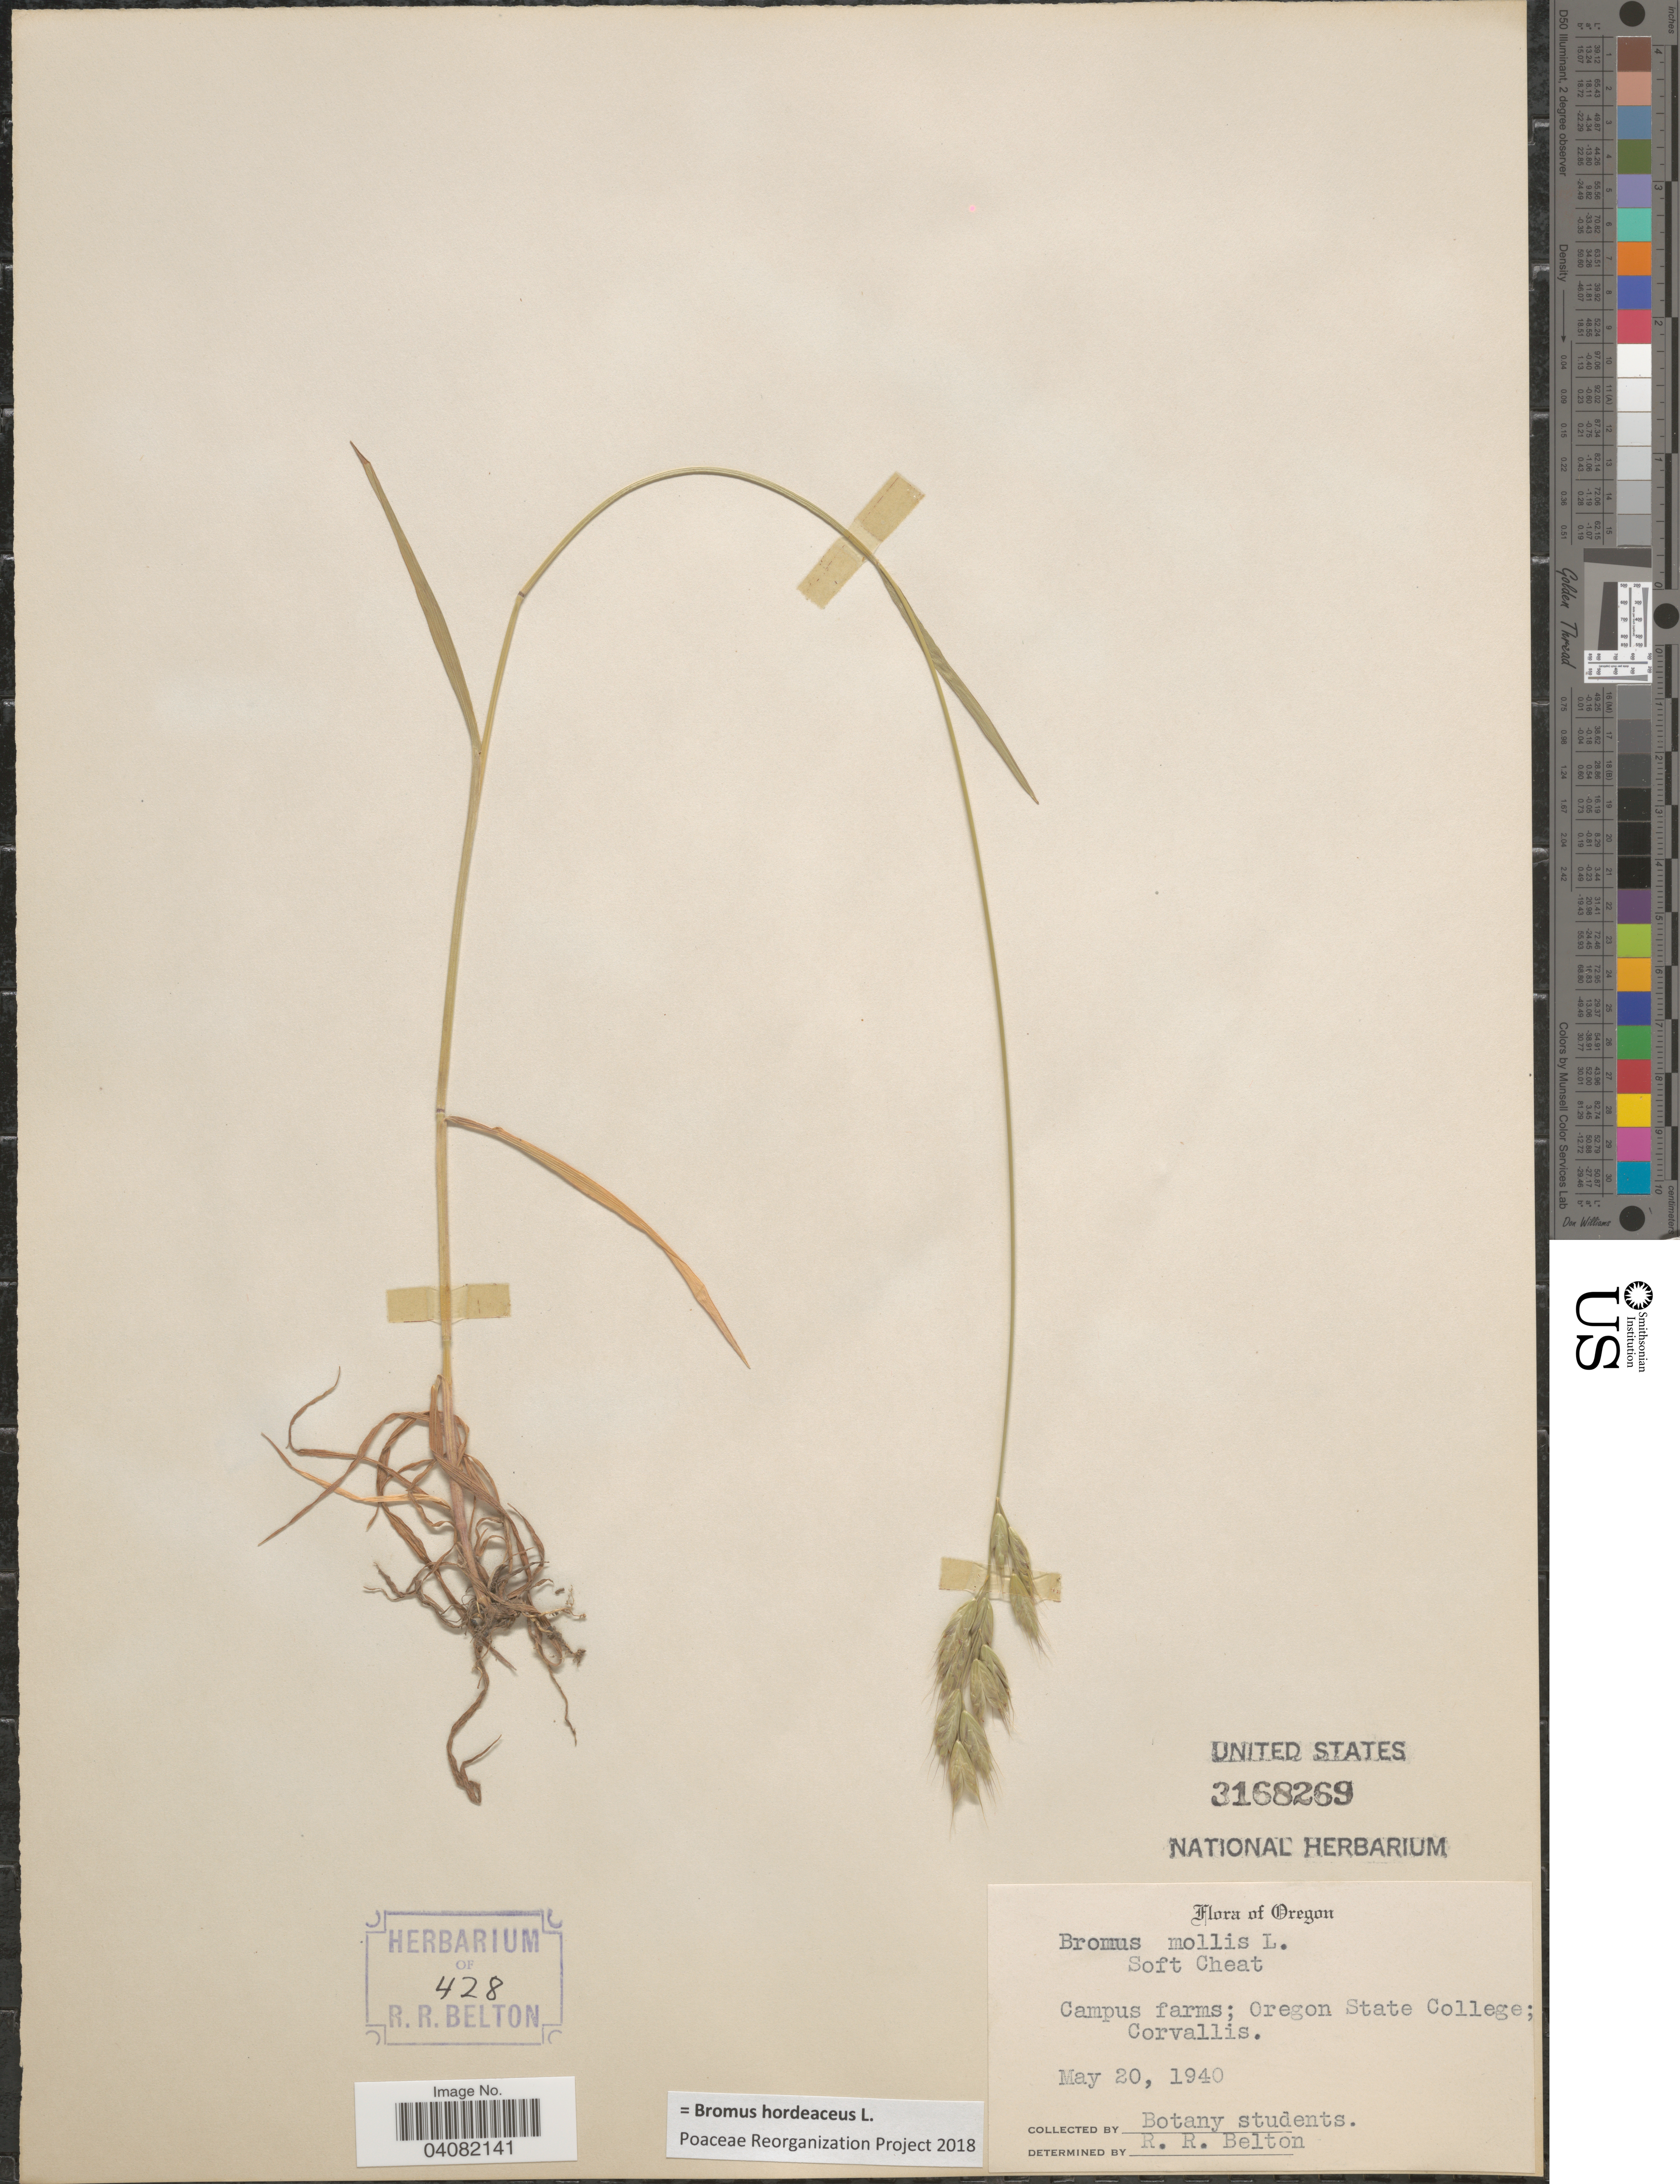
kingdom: Plantae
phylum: Tracheophyta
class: Liliopsida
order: Poales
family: Poaceae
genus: Bromus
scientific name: Bromus hordeaceus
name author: L.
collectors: Botany students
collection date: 1940-05-20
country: United States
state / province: Oregon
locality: Campus farms; Oregon State College; Corvallis.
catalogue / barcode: US 3168269